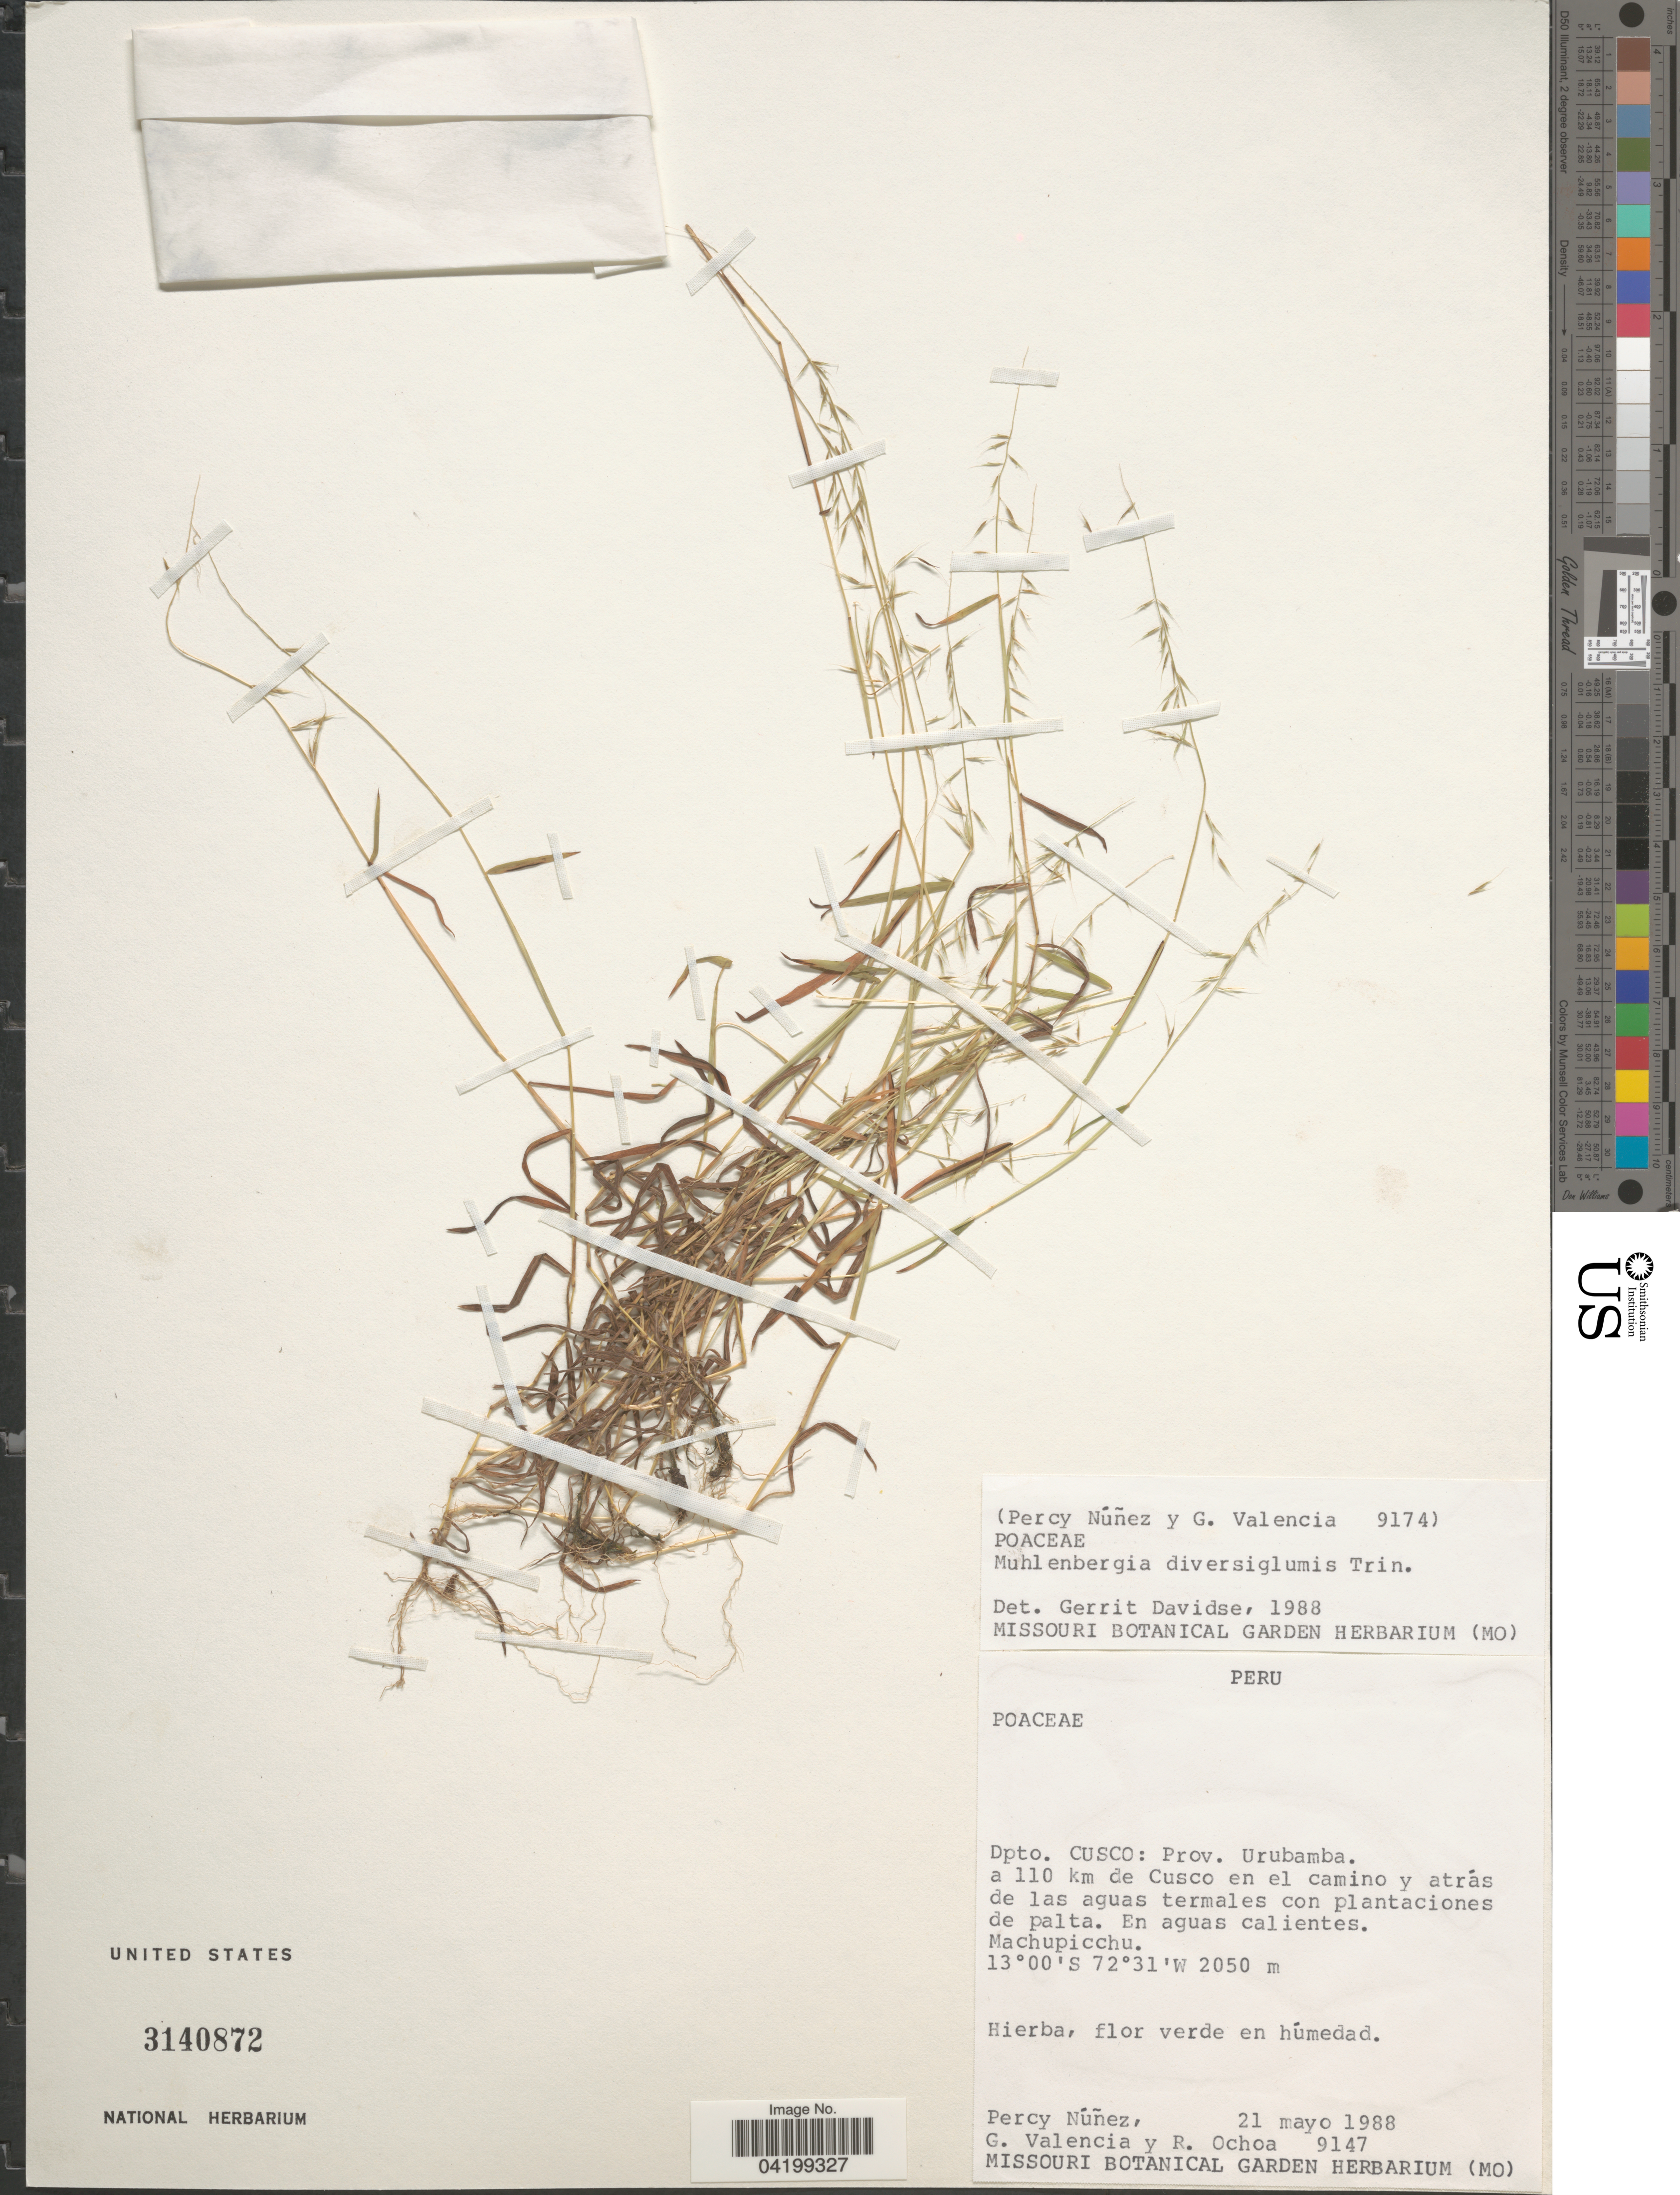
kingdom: Plantae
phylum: Tracheophyta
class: Liliopsida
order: Poales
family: Poaceae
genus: Muhlenbergia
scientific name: Muhlenbergia diversiglumis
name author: Trin.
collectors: P. Nuñez V., G. Valencia & R. Ochoa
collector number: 9147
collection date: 1988-05-21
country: Peru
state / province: Cusco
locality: Dpto. Cusco: Prov. Urubamba. a 110 km de Cusco en el camino y atrás de las aguas termales con plantaciones de palta. Machupicchu.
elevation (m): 2050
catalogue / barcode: US 3140872